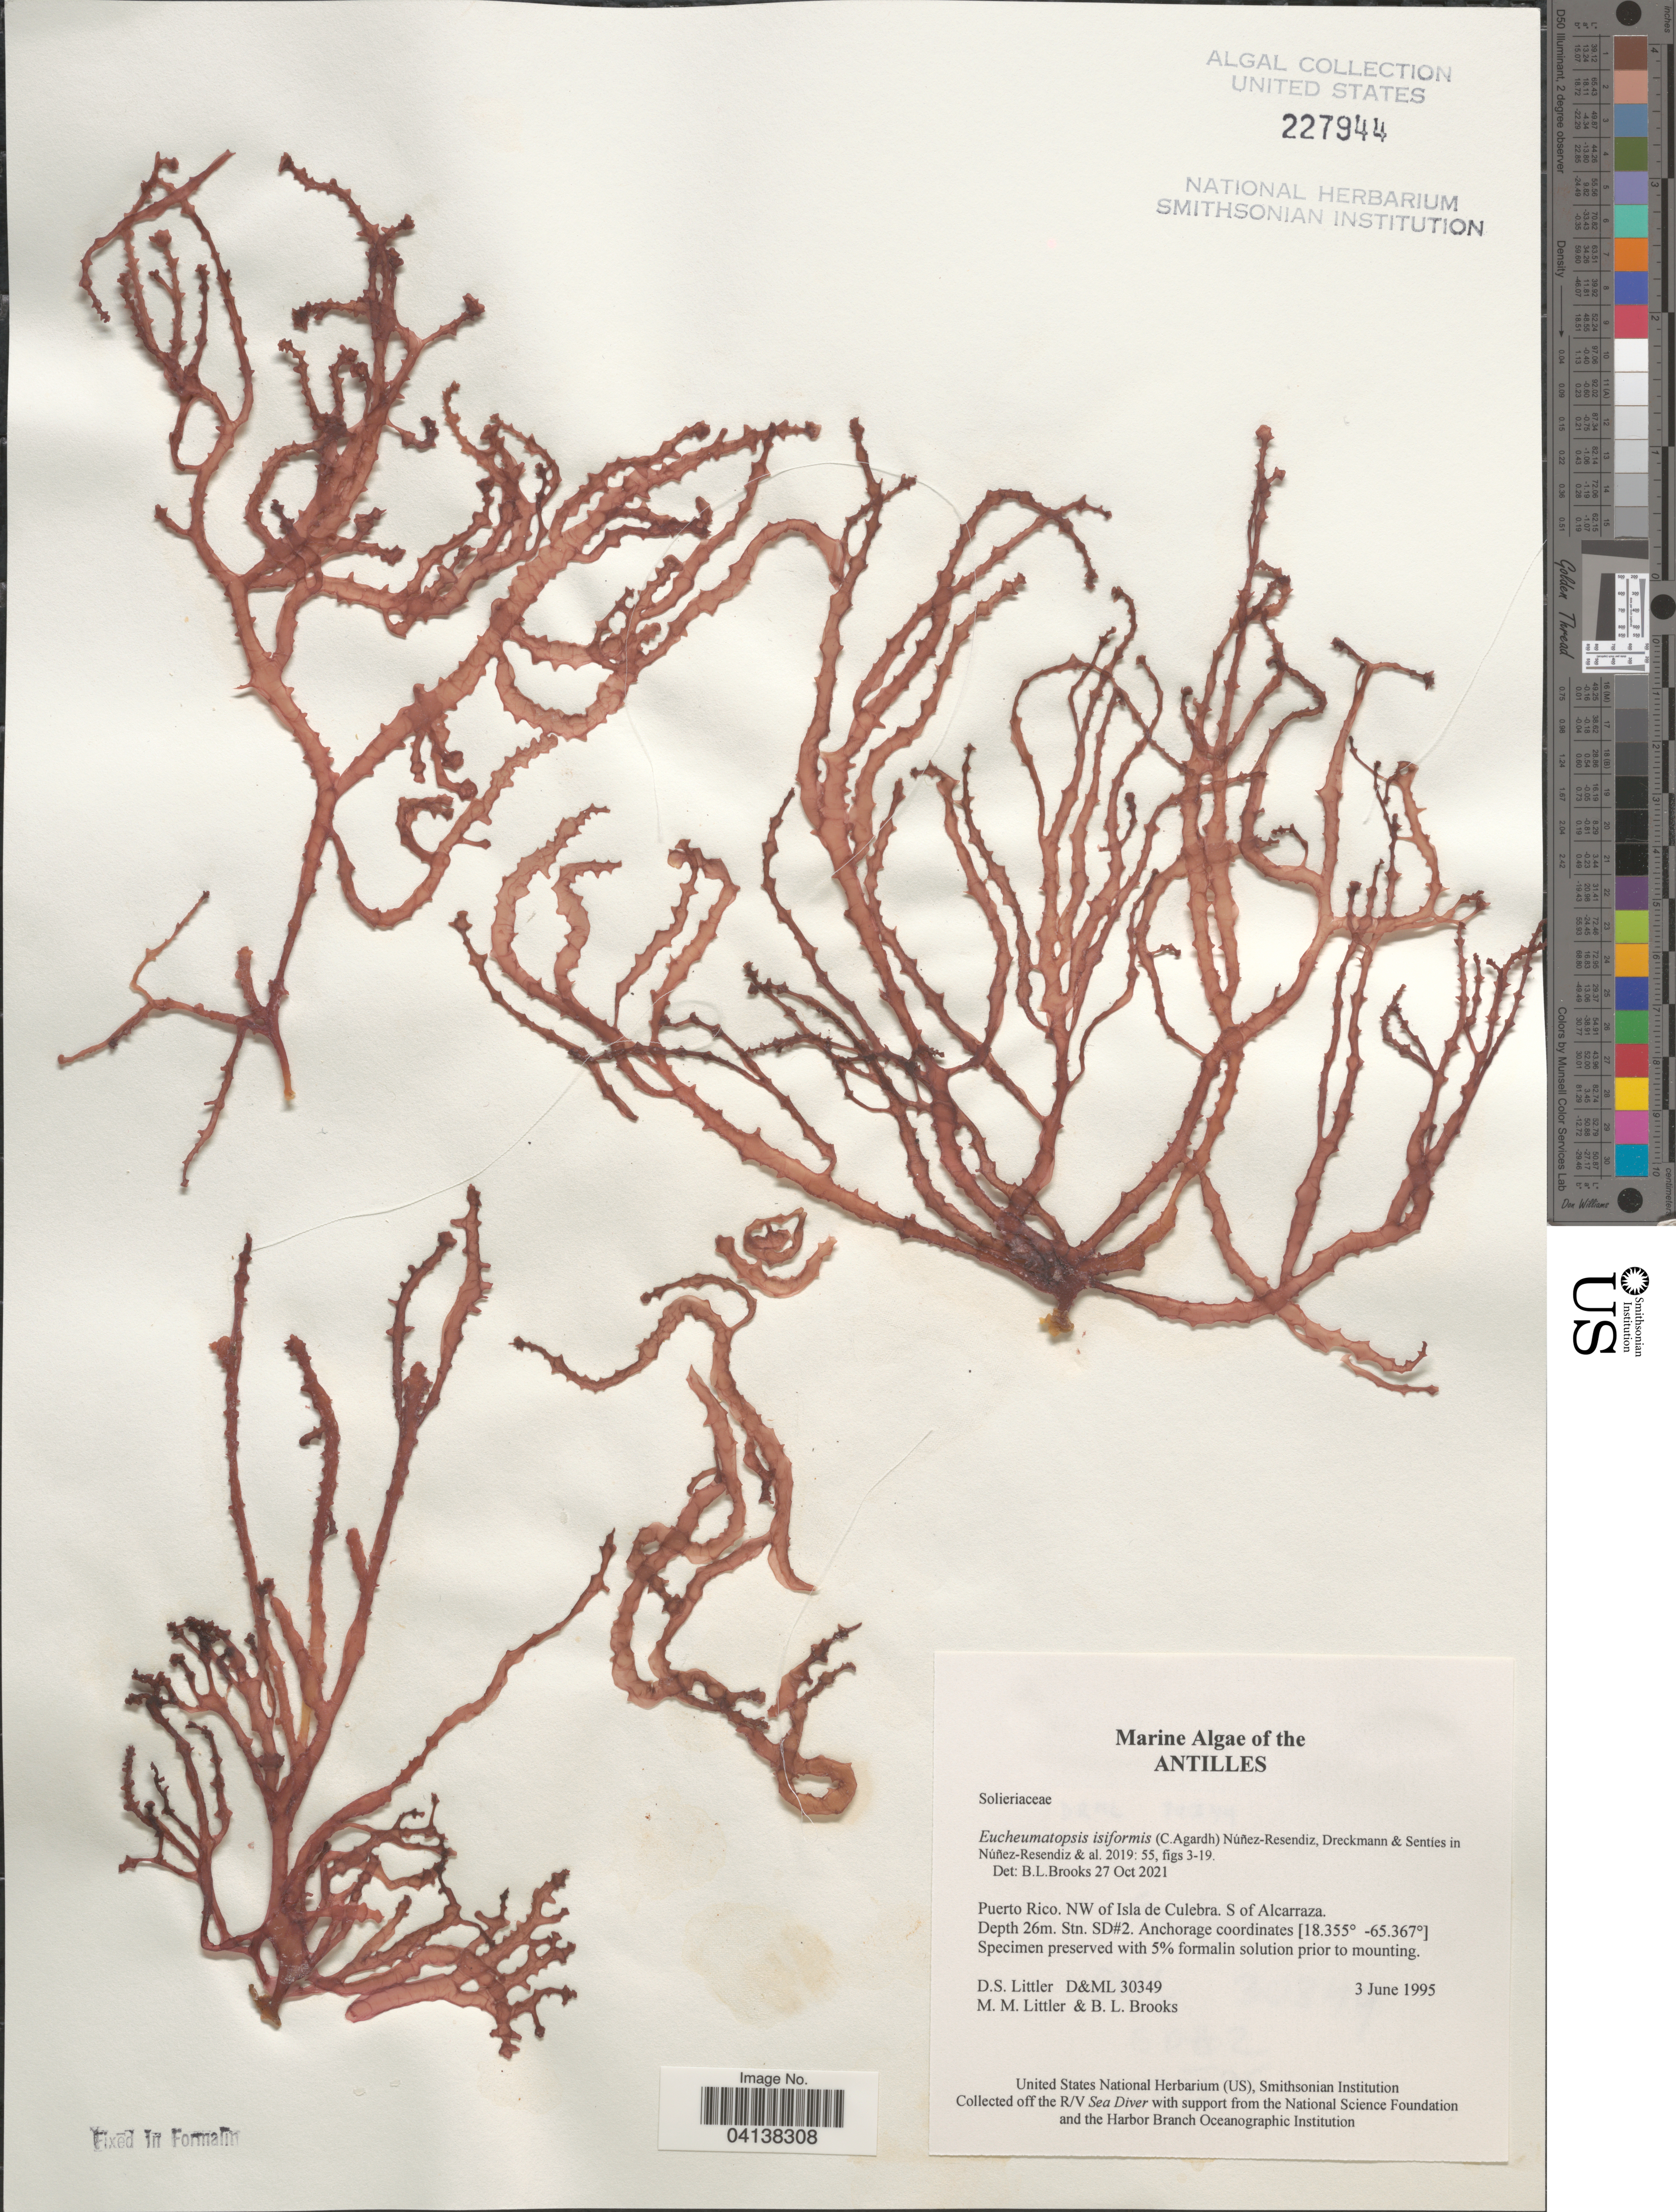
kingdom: Plantae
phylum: Rhodophyta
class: Florideophyceae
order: Gigartinales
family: Solieriaceae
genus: Eucheumatopsis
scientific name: Eucheumatopsis isiformis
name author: (C. Agardh) M.L. Núñez-Resendiz et al.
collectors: D. S. Littler & B. Brooks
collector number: D&ML 30349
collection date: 1995-06-03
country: Puerto Rico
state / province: Culebra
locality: NW of Isla de Culebra. S of Alcarraza. Stn. SD#2. The Antilles.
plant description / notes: Located in Wow cabinet.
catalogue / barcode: US 227944